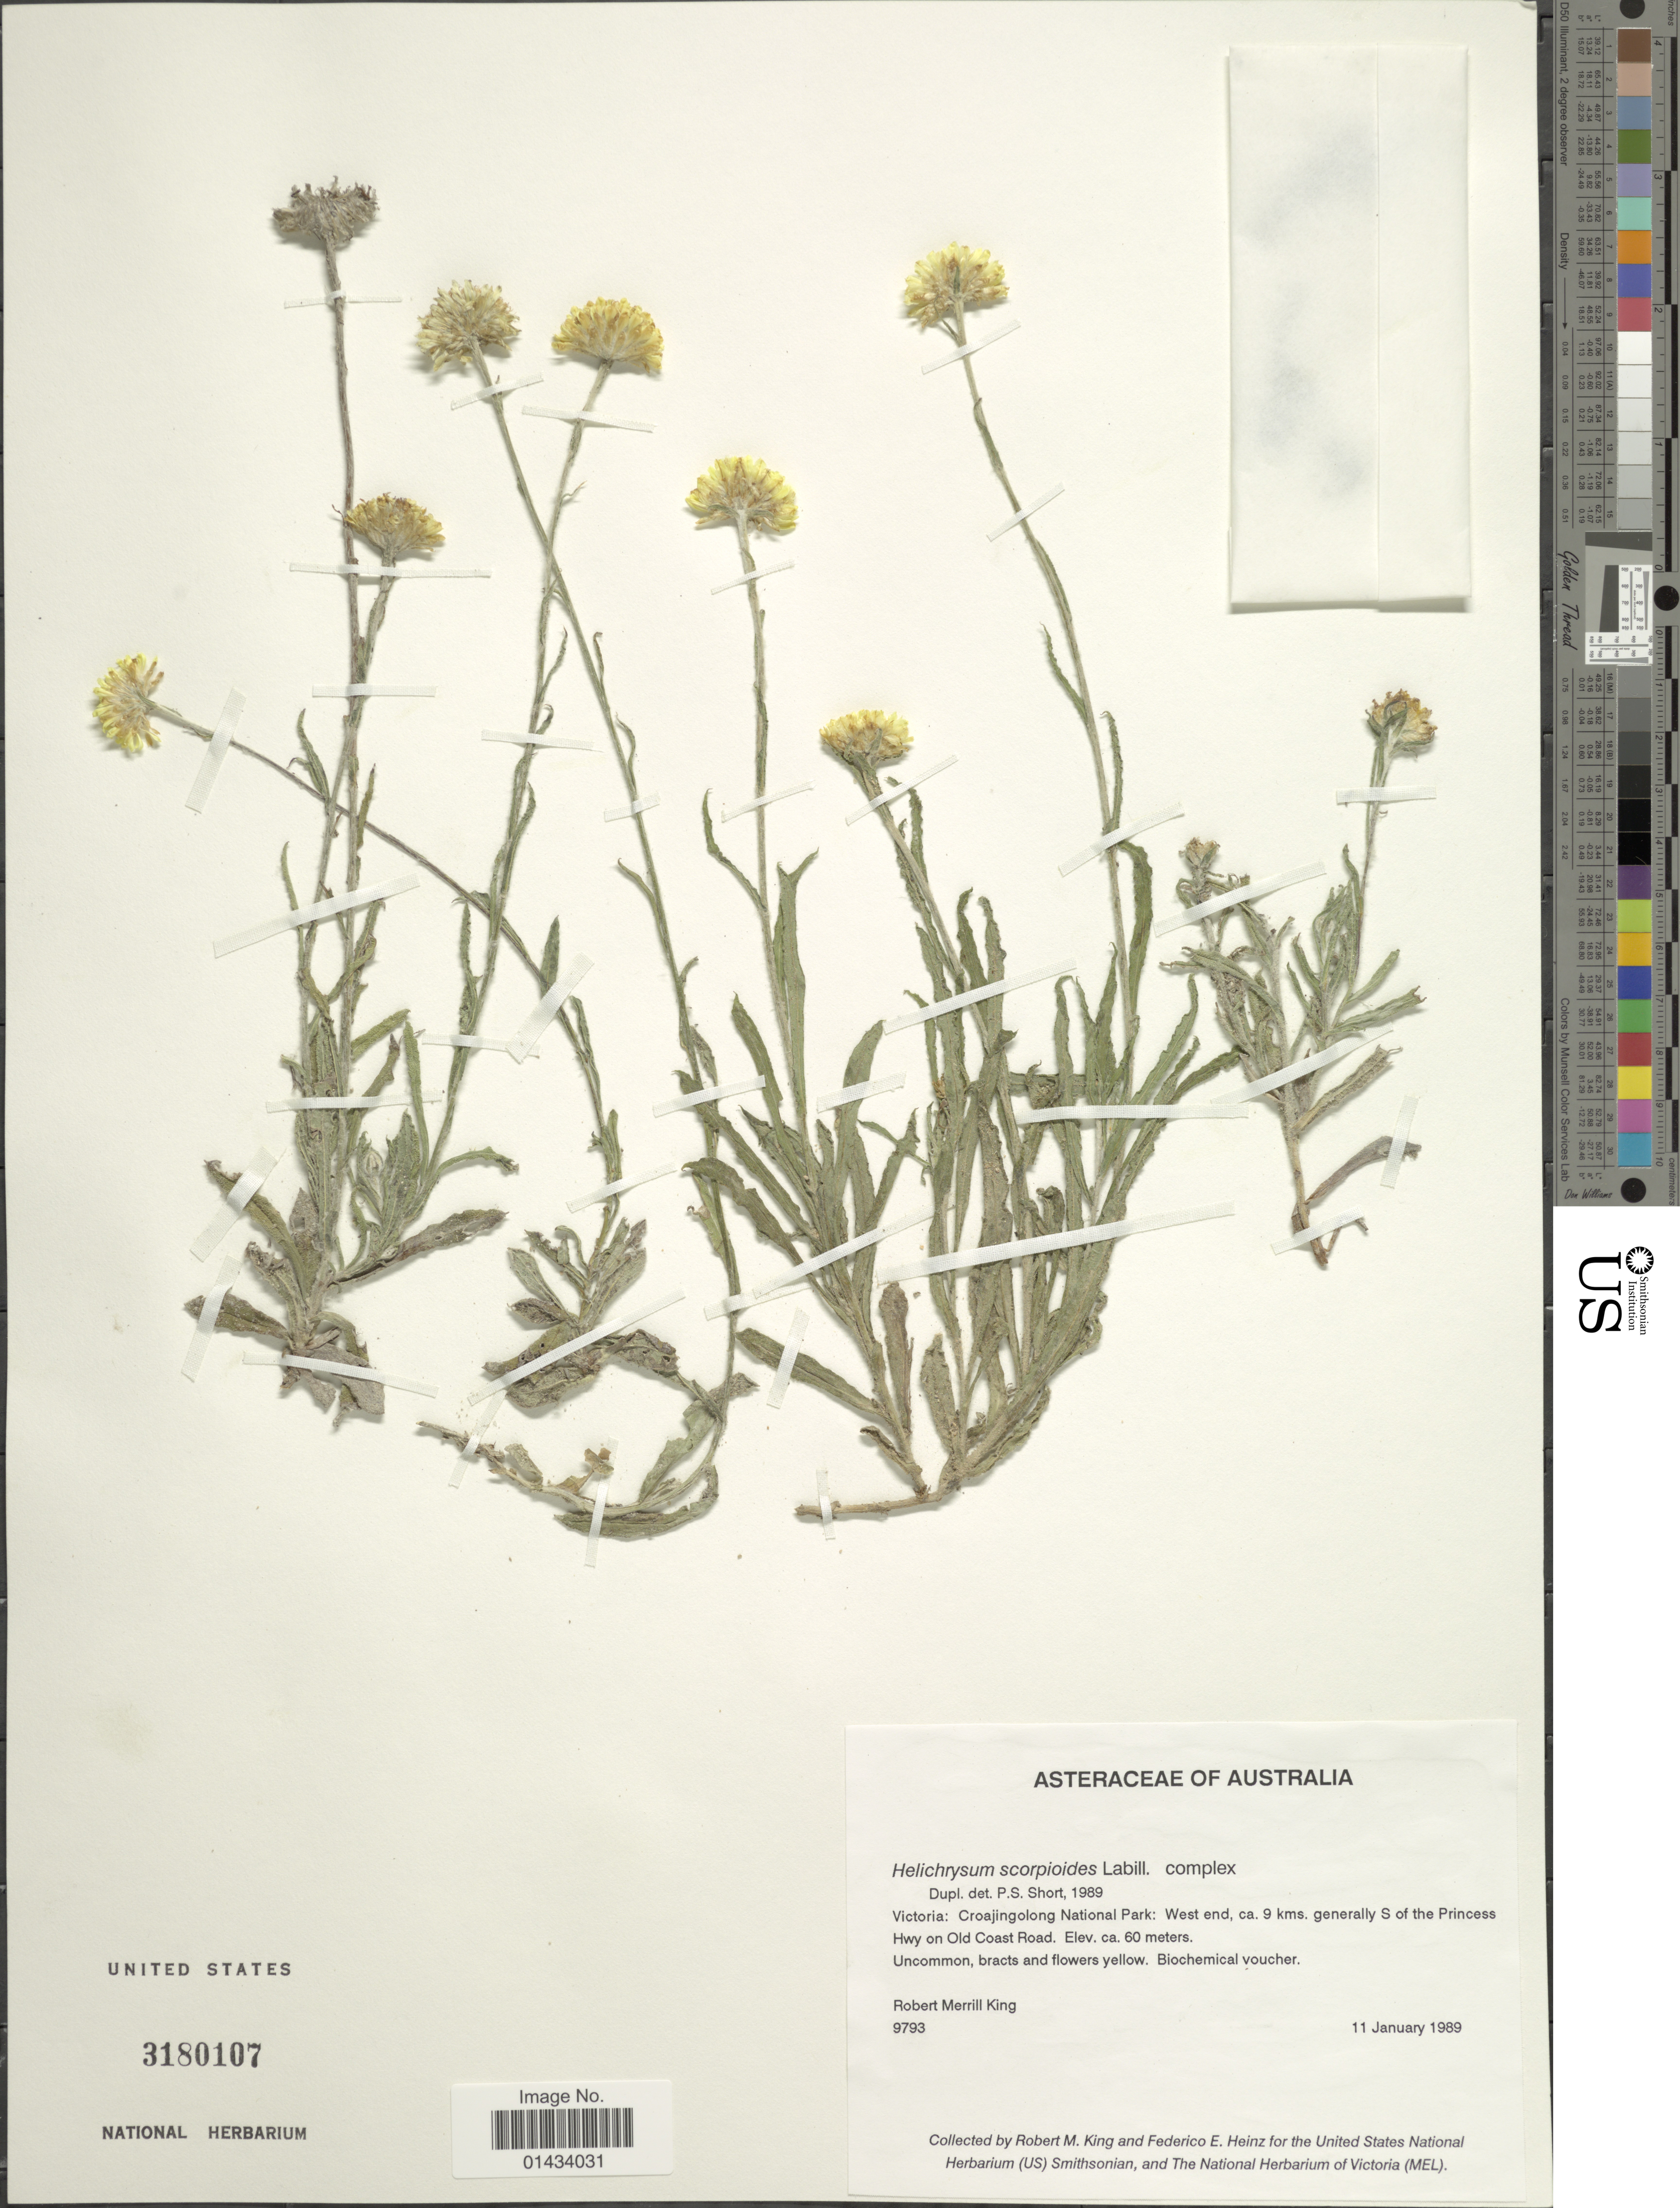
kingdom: Plantae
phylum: Tracheophyta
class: Magnoliopsida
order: Asterales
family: Asteraceae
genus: Coronidium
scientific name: Coronidium scorpioides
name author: (Labill.) Paul G. Wilson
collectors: R. M. King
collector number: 9793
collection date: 1989-01-11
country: Australia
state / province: Victoria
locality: Victoria: Croajingolong National Park: west end, ca. 9 kms, generally S of the Princess Hwy on Old Coast Road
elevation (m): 60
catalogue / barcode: US 3180107